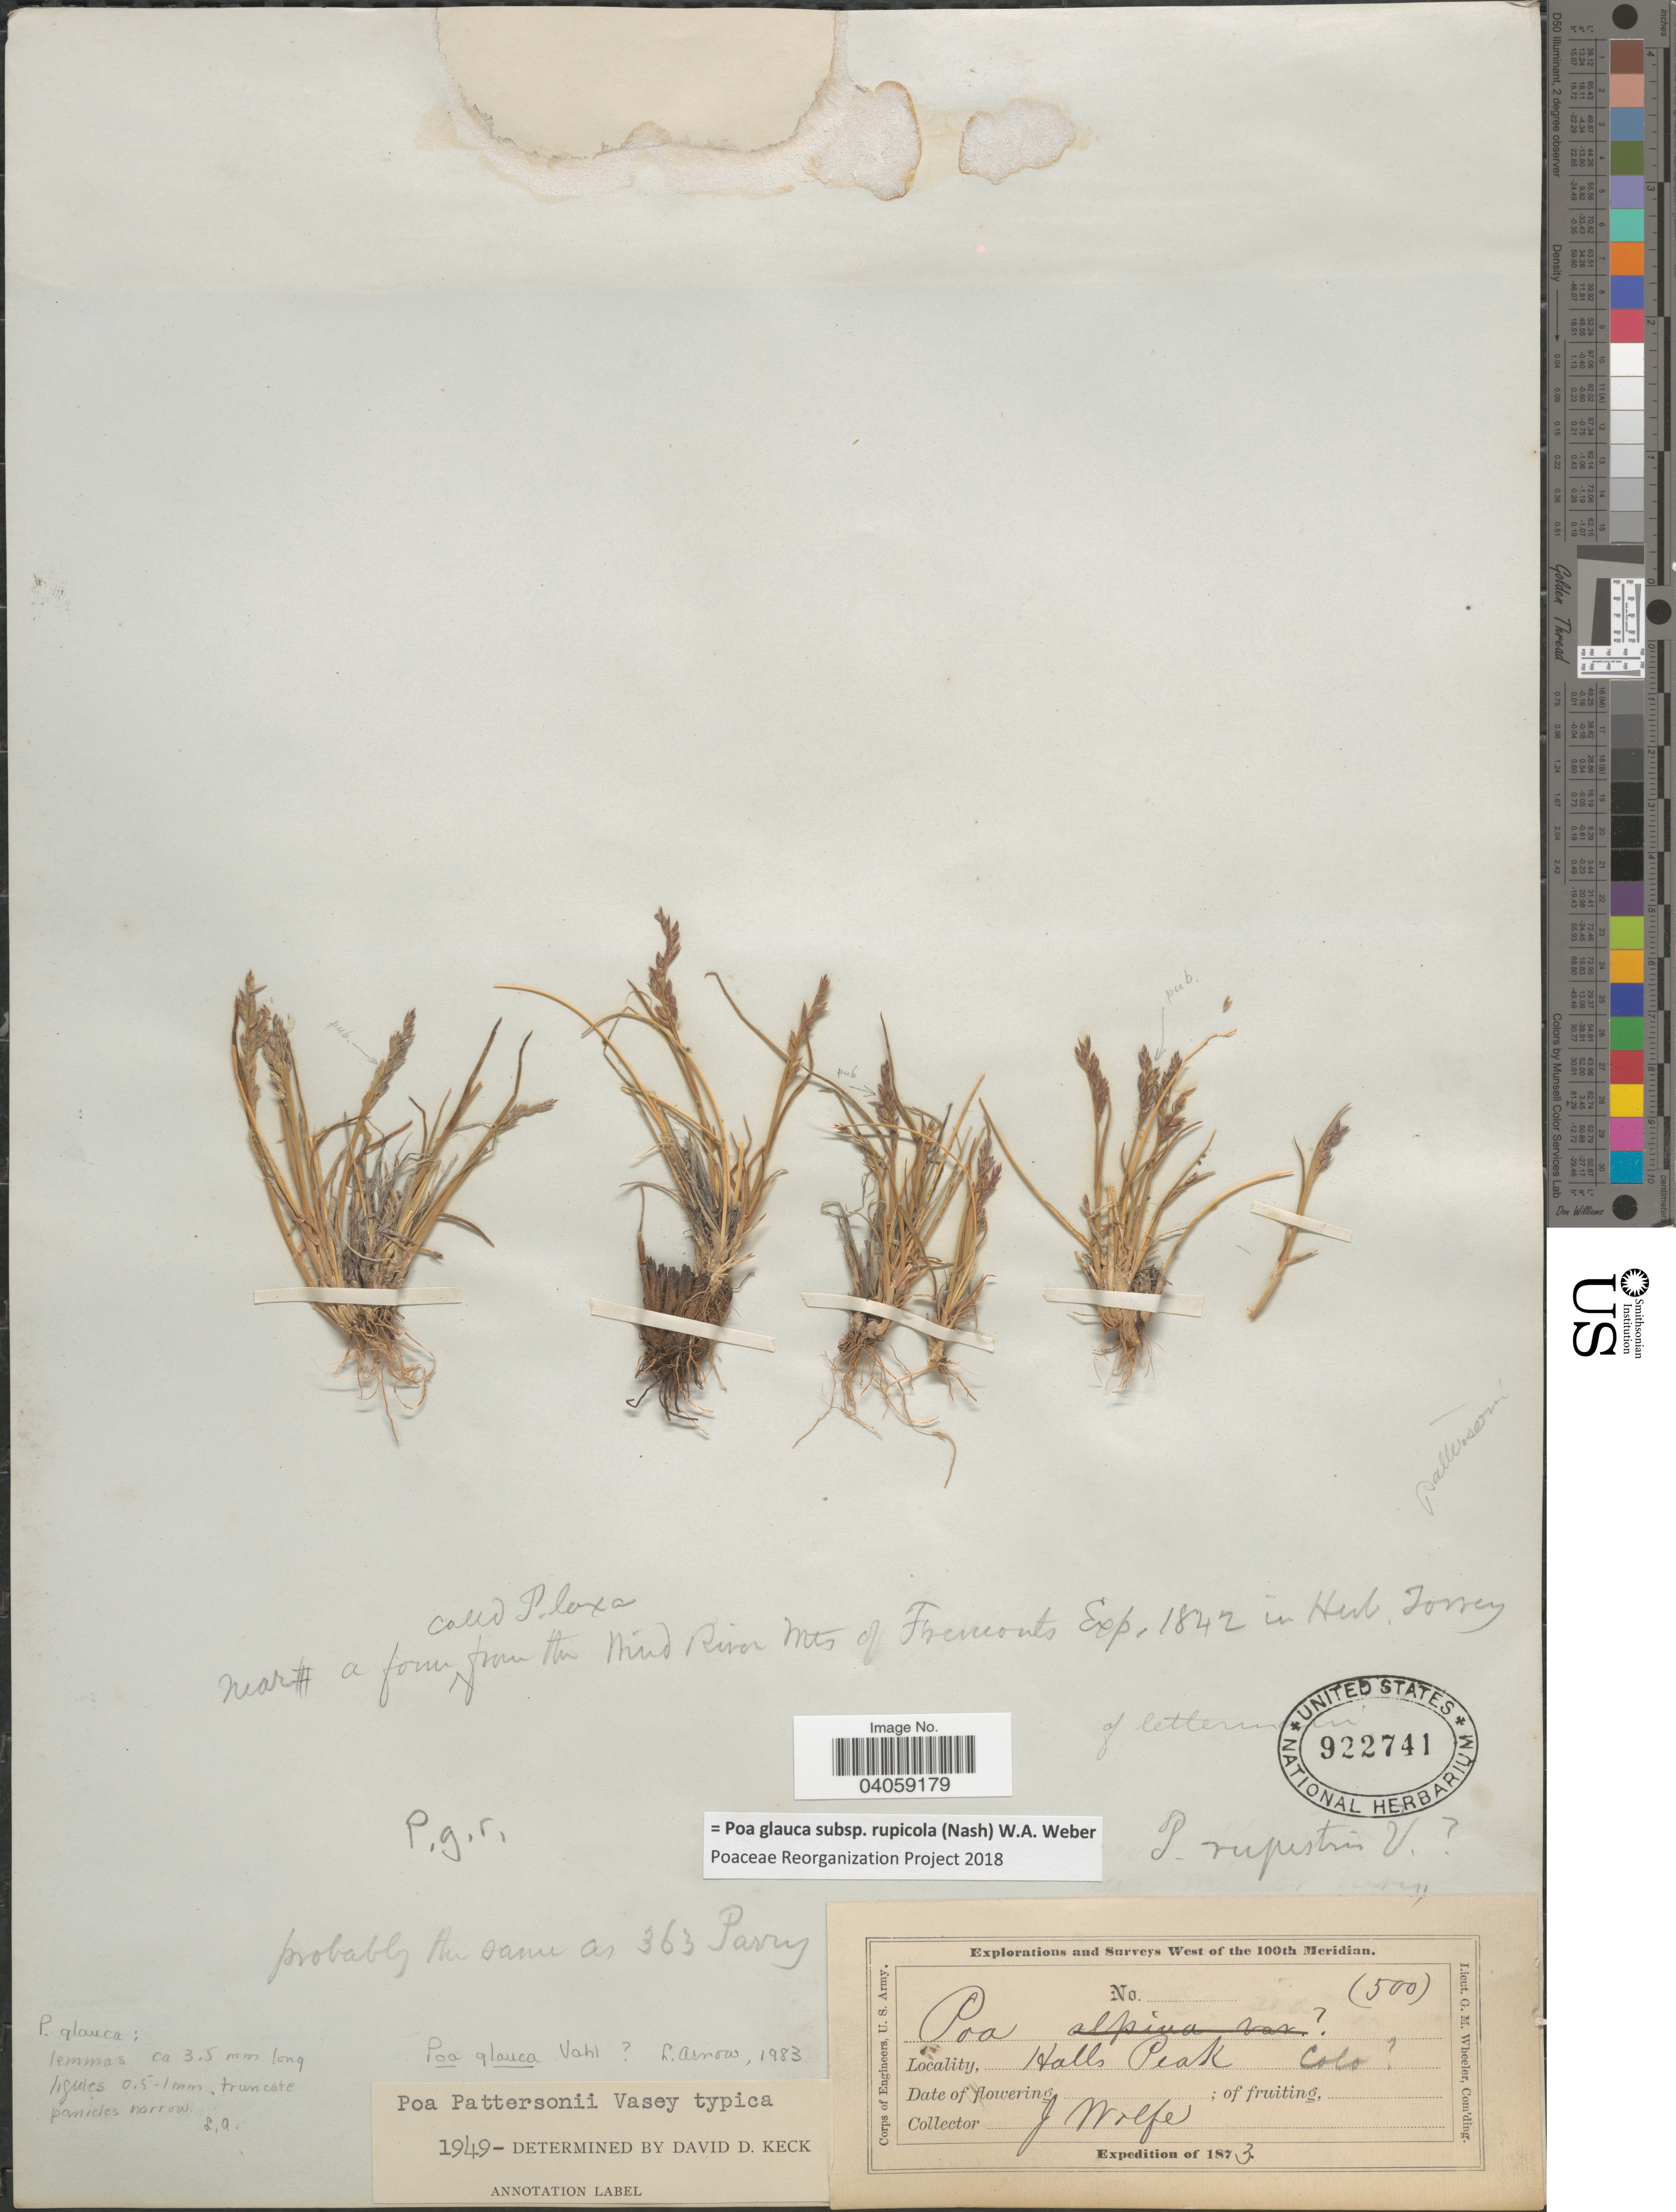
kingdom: Plantae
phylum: Tracheophyta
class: Liliopsida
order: Poales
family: Poaceae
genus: Poa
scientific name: Poa glauca subsp. rupicola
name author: (Nash) W.A. Weber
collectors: J. Wolfe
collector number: (500)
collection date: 1873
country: United States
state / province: Colorado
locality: Halls Peak.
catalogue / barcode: US 922741